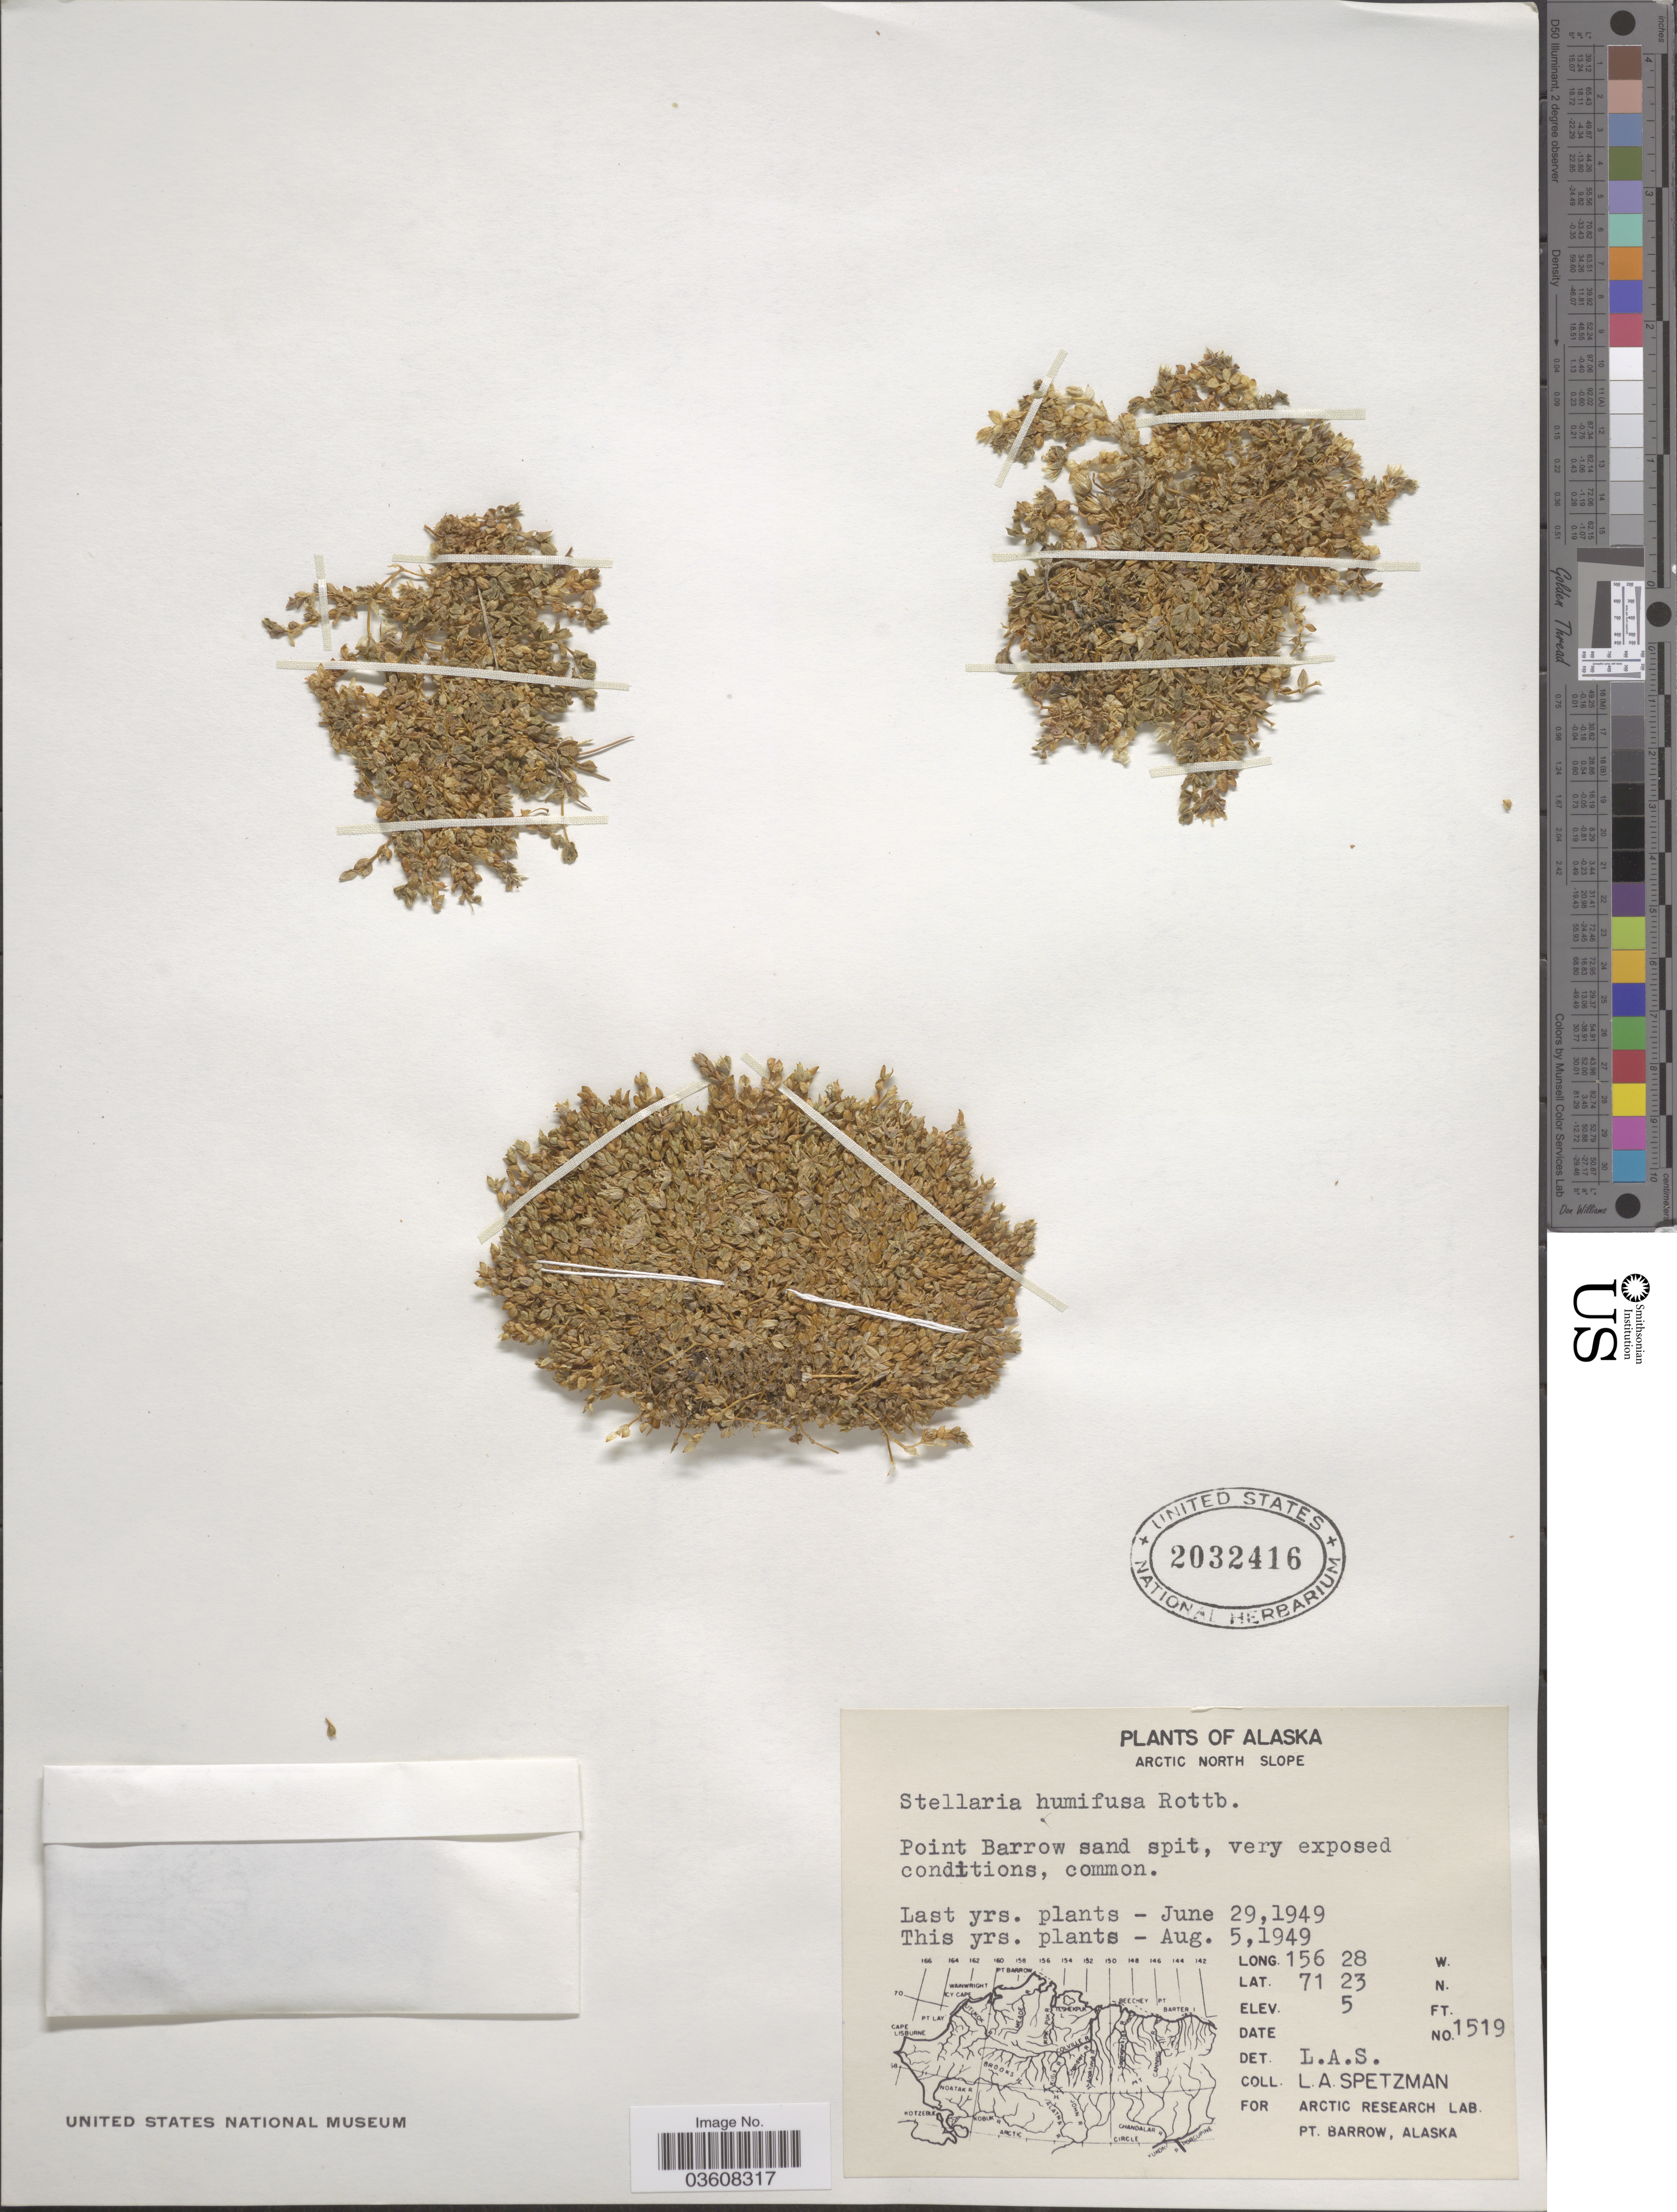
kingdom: Plantae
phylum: Tracheophyta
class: Magnoliopsida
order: Caryophyllales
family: Caryophyllaceae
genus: Stellaria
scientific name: Stellaria humifusa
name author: Rottb.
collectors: L. Spetzman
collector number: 1519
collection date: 1949-06-29/1949-08-05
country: United States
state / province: Alaska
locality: Arctic North Slope. Point Barrow sand spit.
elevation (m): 2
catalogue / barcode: US 2032416